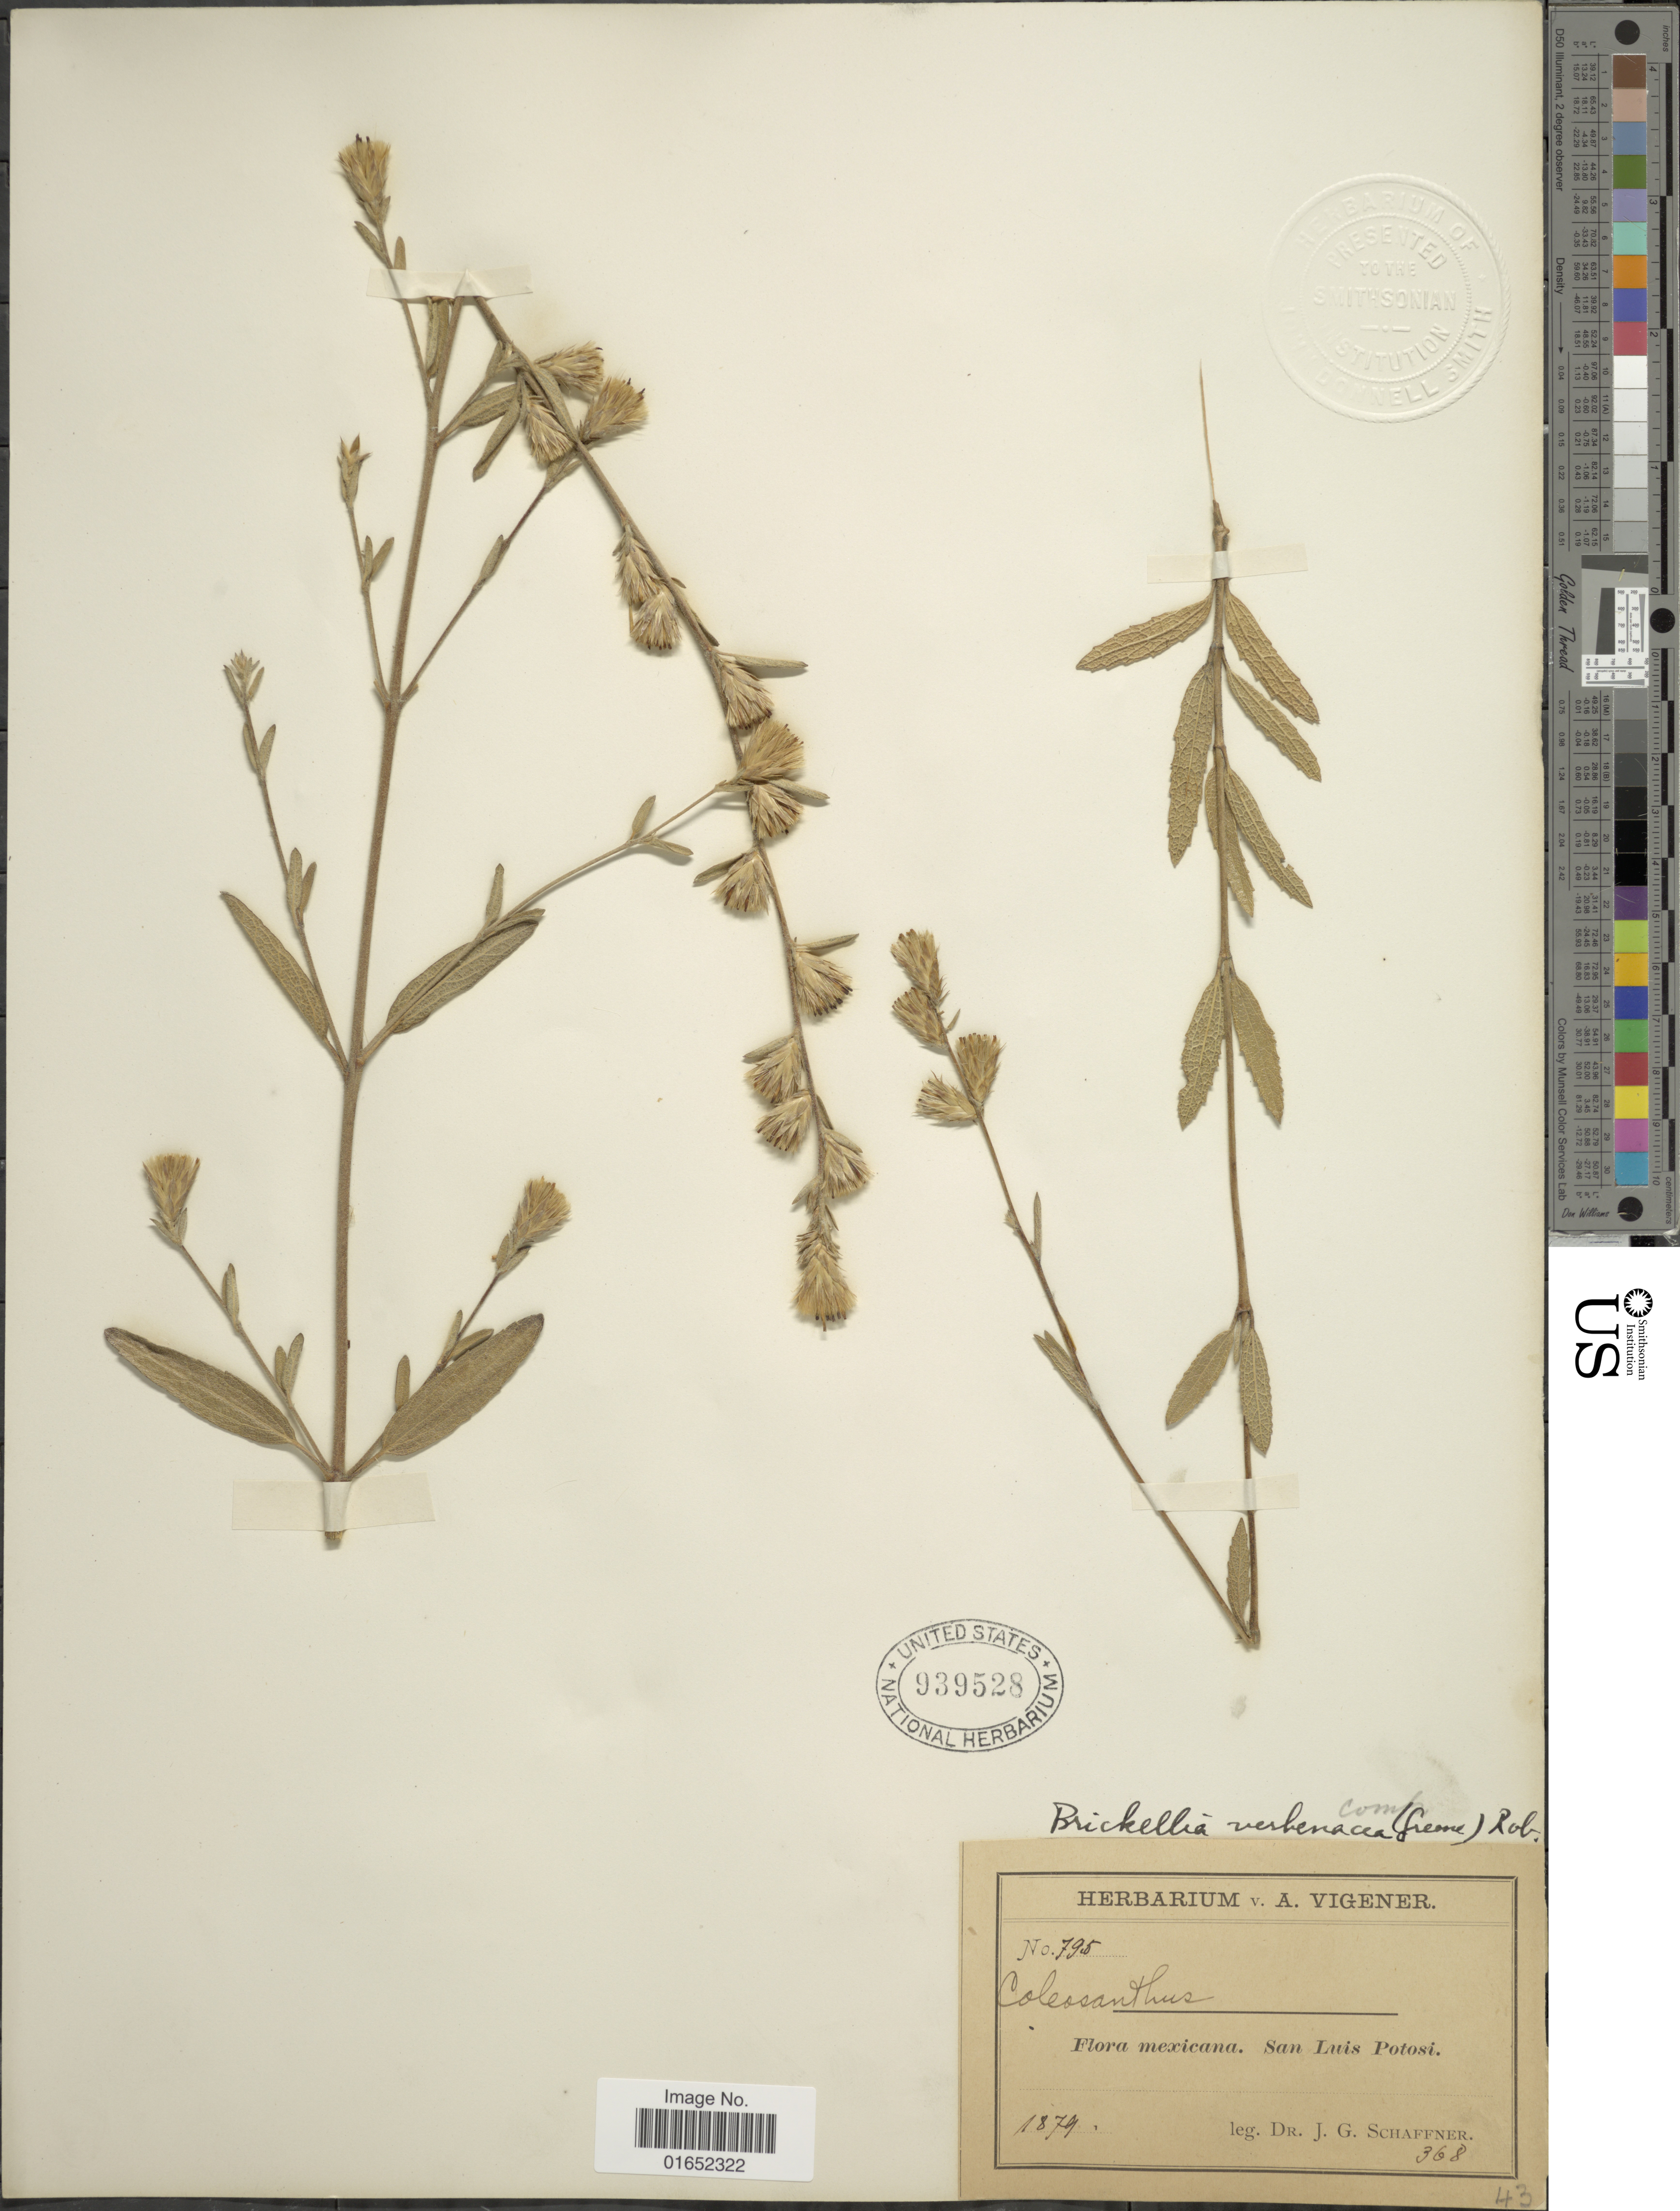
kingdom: Plantae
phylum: Tracheophyta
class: Magnoliopsida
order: Asterales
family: Asteraceae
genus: Brickellia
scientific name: Brickellia verbenacea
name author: (Greene) B.L. Rob.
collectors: J. G. Schaffner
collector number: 795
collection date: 1879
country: Mexico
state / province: San Luis Potosí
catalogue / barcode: US 939528